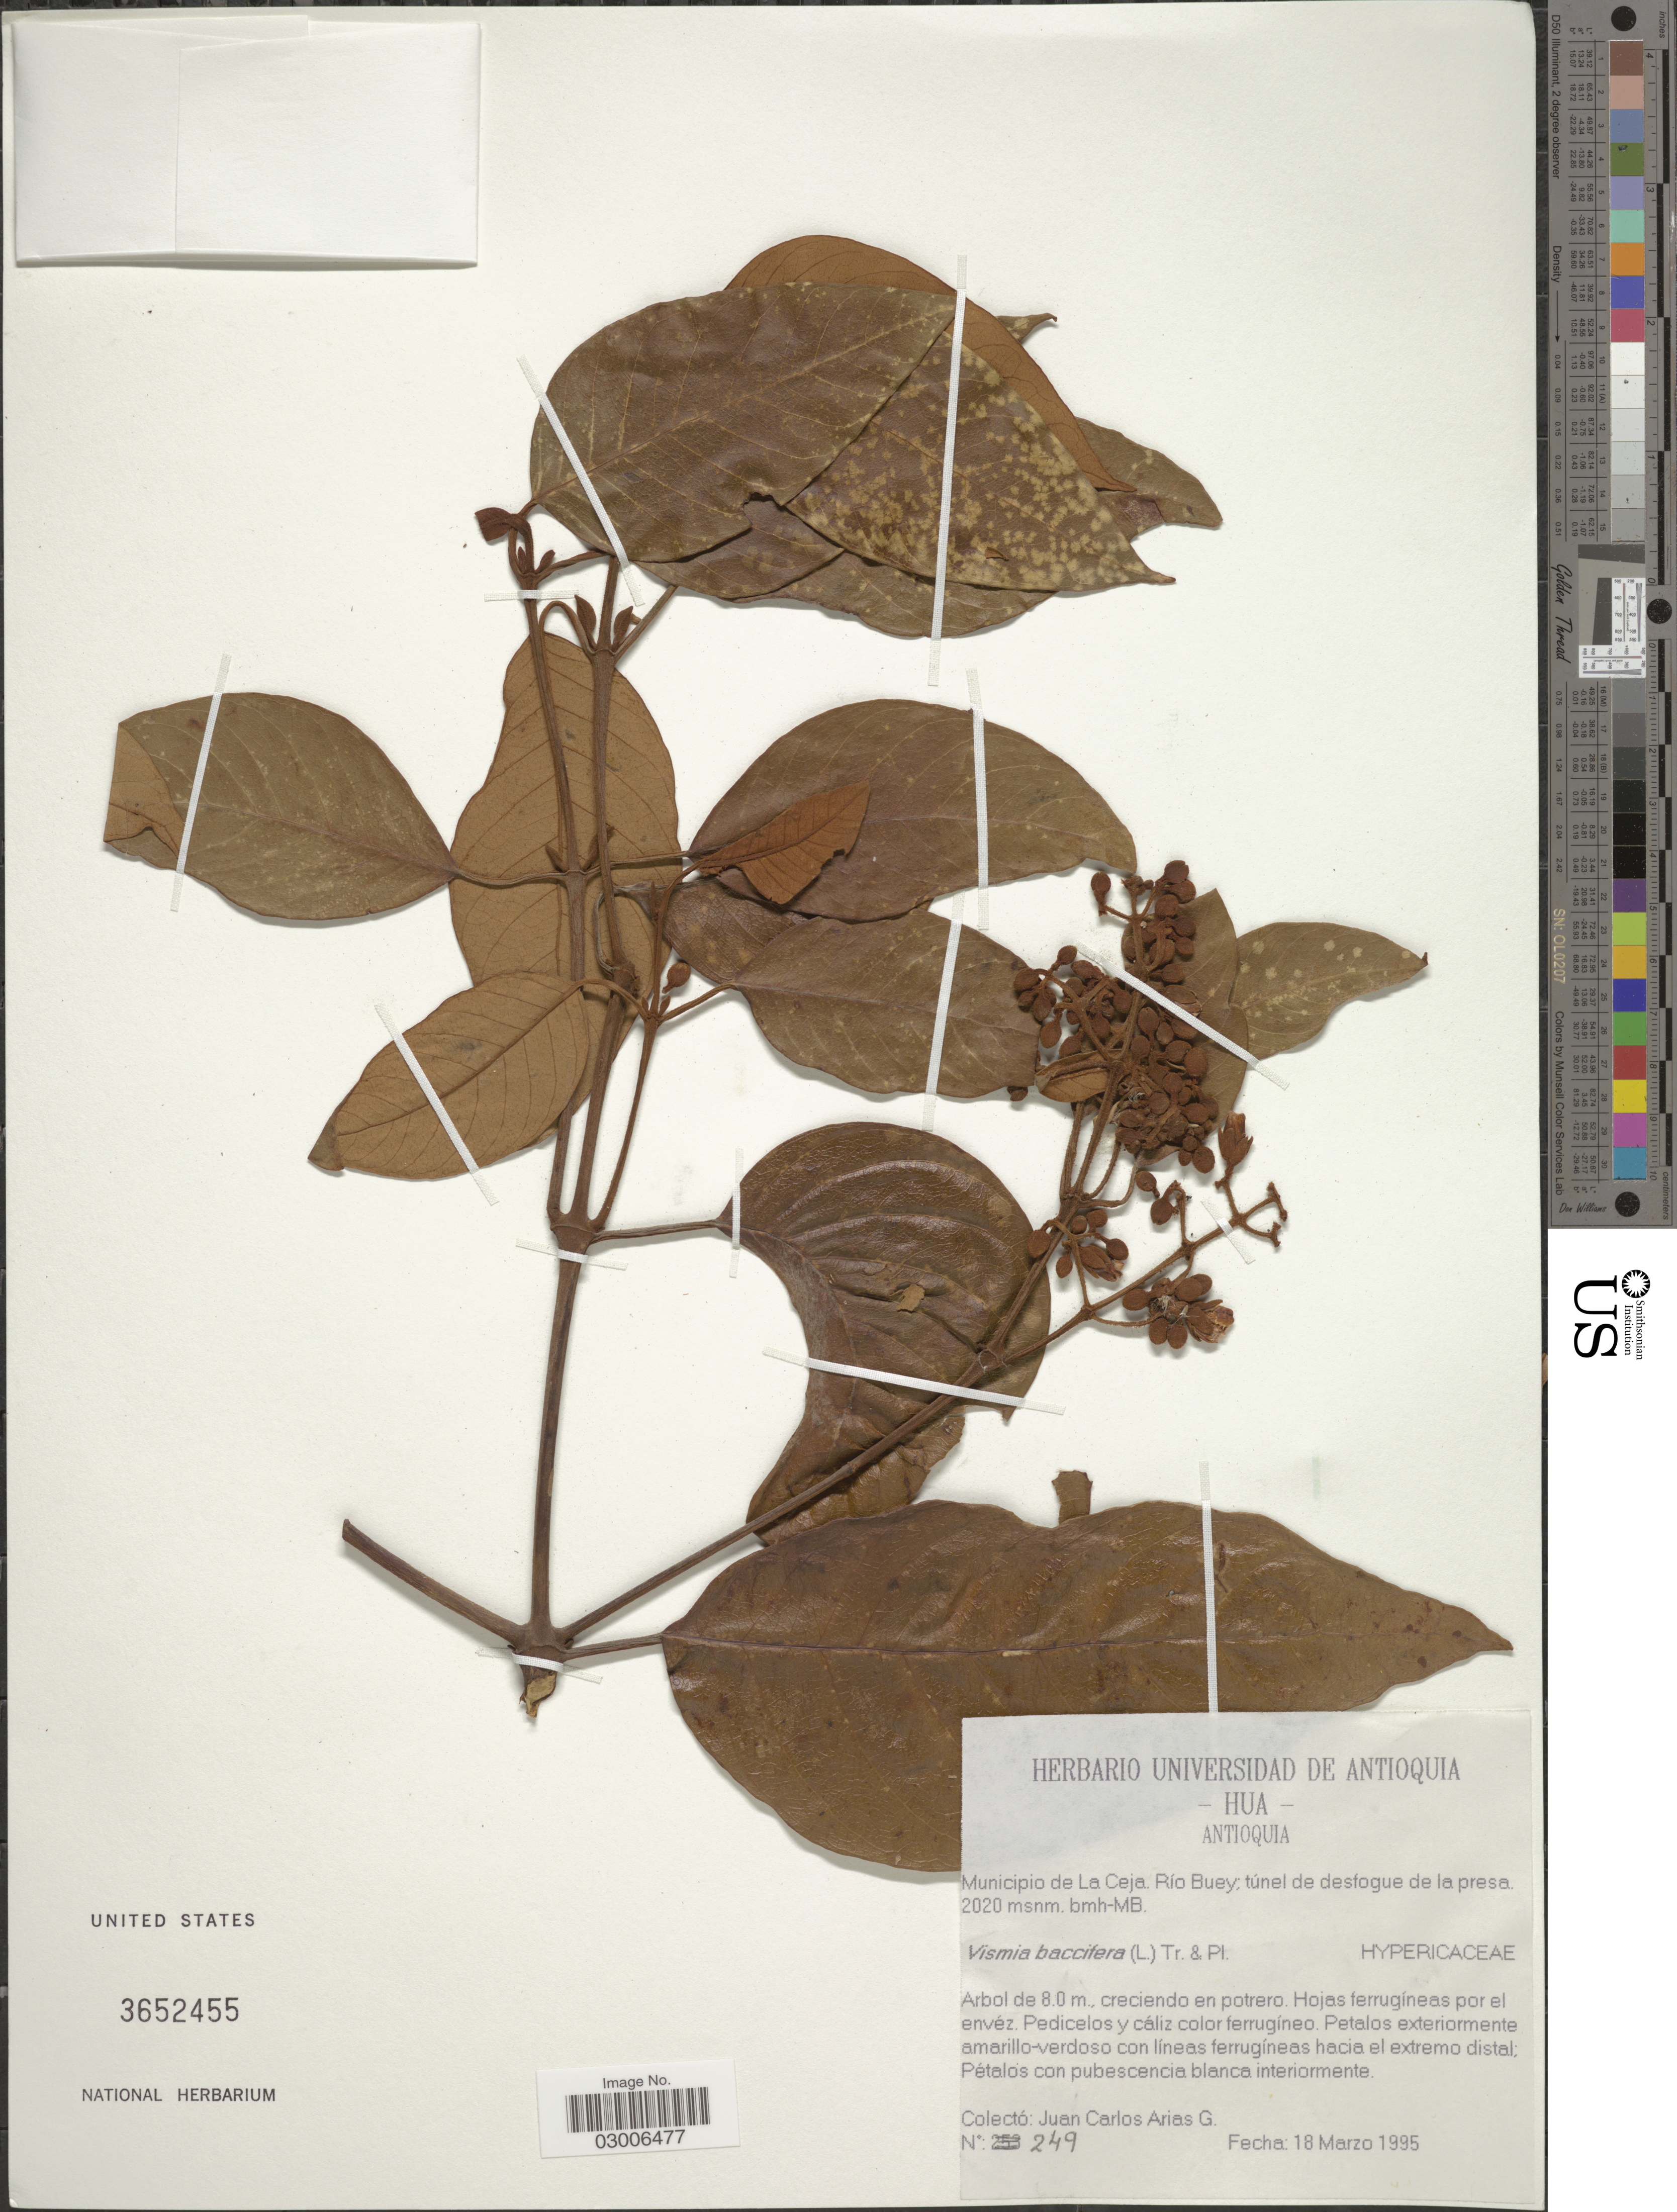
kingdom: Plantae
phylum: Tracheophyta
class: Magnoliopsida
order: Malpighiales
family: Hypericaceae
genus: Vismia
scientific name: Vismia baccifera subsp. baccifera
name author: (L.) Triana & Planch.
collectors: J. Arias G.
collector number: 249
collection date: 1995-03-18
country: Colombia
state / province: Antioquia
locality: Municipio de la Ceja, Río Buey.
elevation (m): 2020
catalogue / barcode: US 3652455